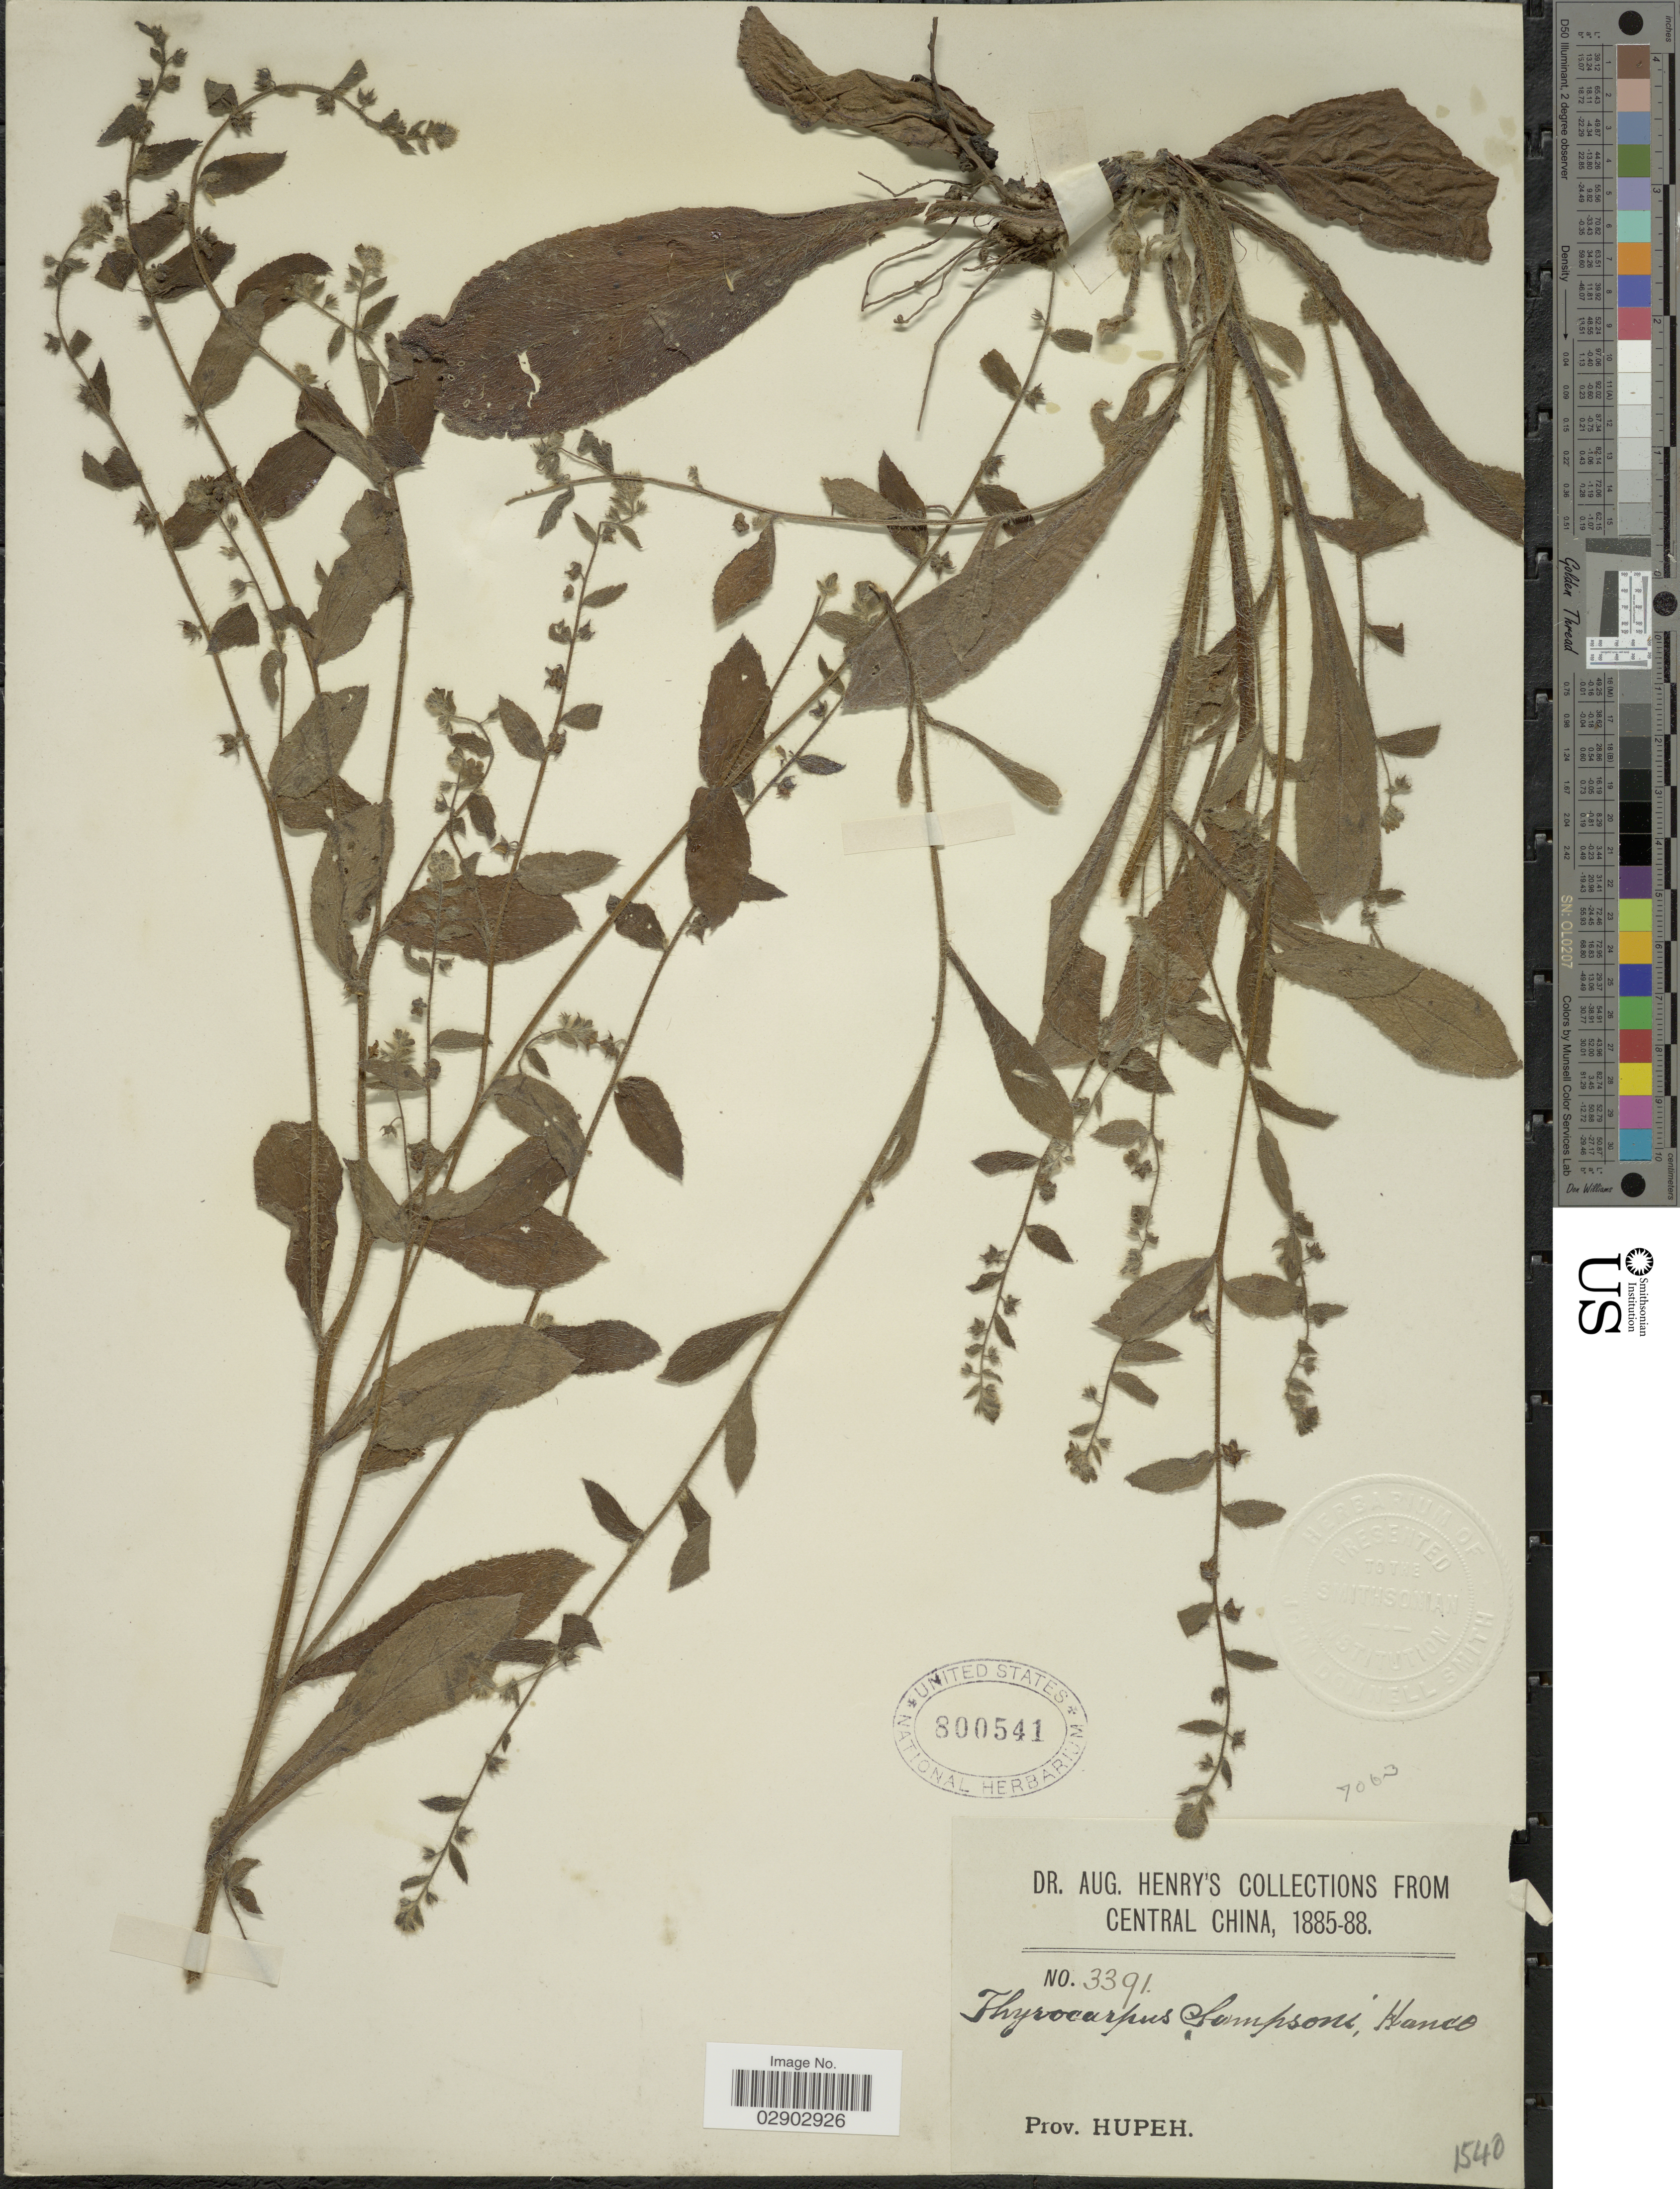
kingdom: Plantae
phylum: Tracheophyta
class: Magnoliopsida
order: Boraginales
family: Boraginaceae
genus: Thyrocarpus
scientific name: Thyrocarpus sampsonii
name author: Hance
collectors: A. Henry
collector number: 3391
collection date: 1885/1888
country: China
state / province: Hubei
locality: Central China. Prov. Hupeh.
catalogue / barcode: US 800541